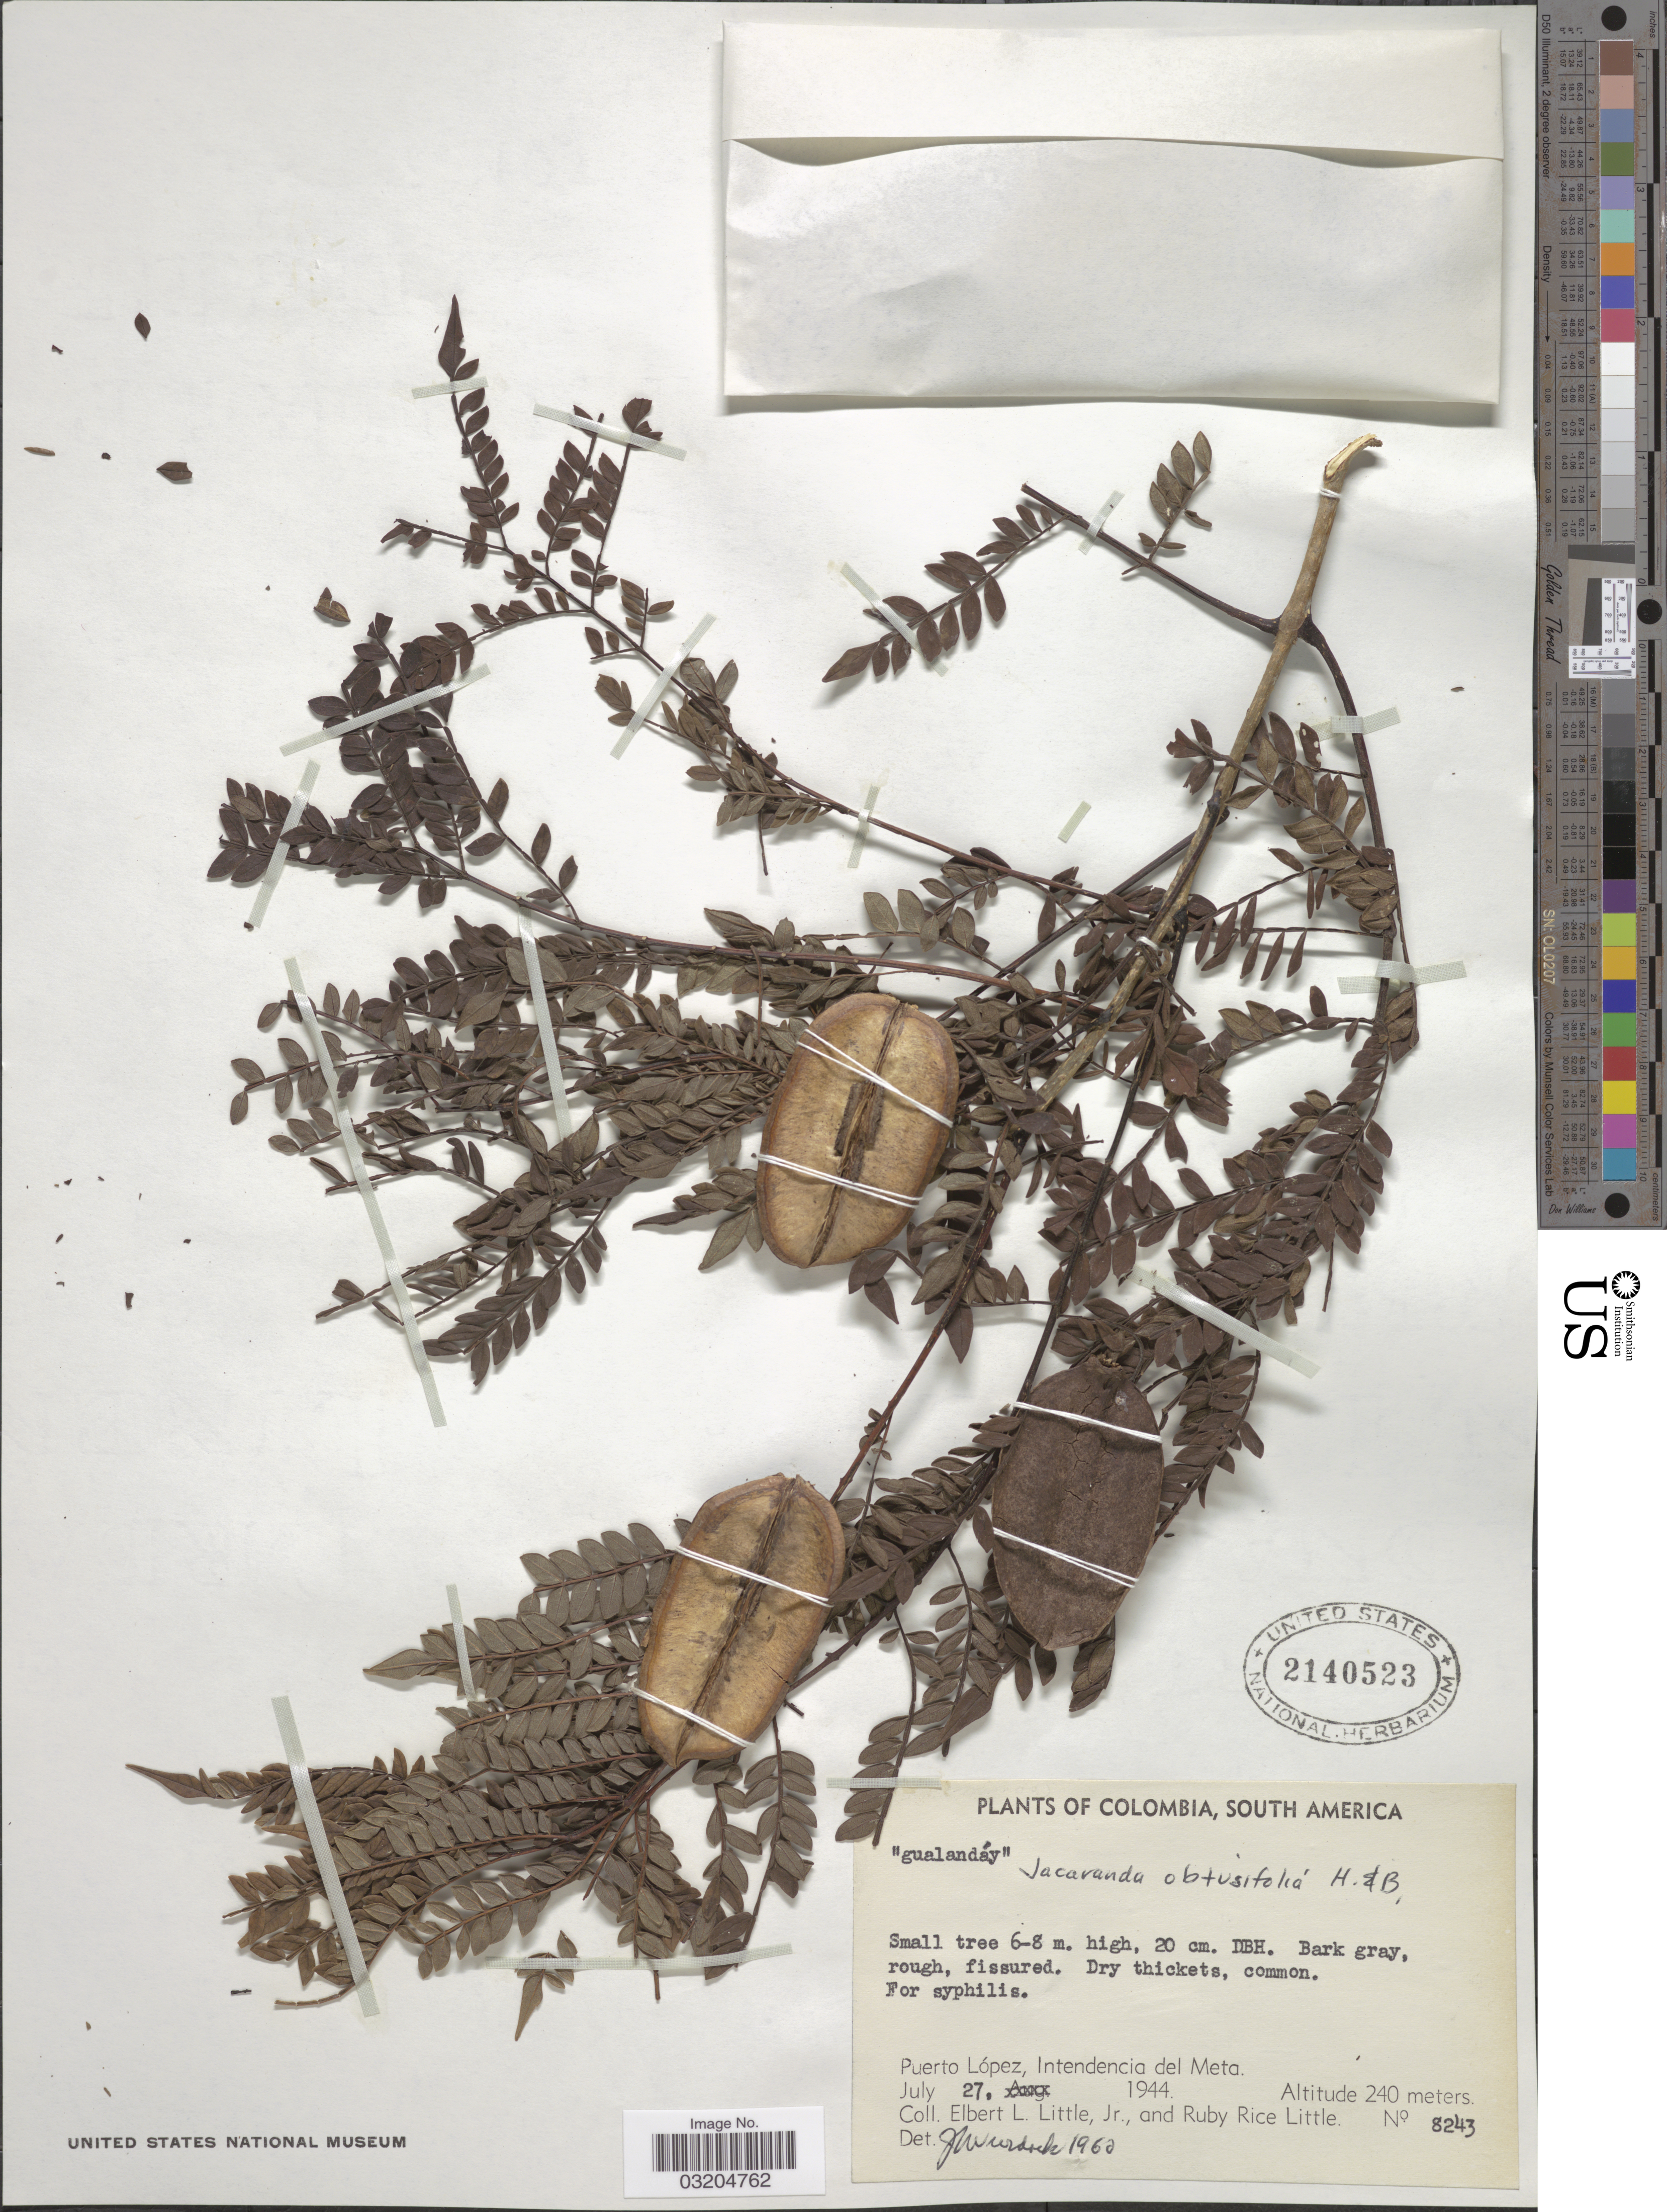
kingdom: Plantae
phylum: Tracheophyta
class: Magnoliopsida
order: Lamiales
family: Bignoniaceae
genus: Jacaranda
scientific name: Jacaranda obtusifolia subsp. obtusifolia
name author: Bonpl.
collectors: E. L. Little & R. R. Little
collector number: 8243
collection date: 1944-07-27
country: Colombia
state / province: Meta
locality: Puerto López, Intendencia del Meta.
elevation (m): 240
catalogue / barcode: US 2140523